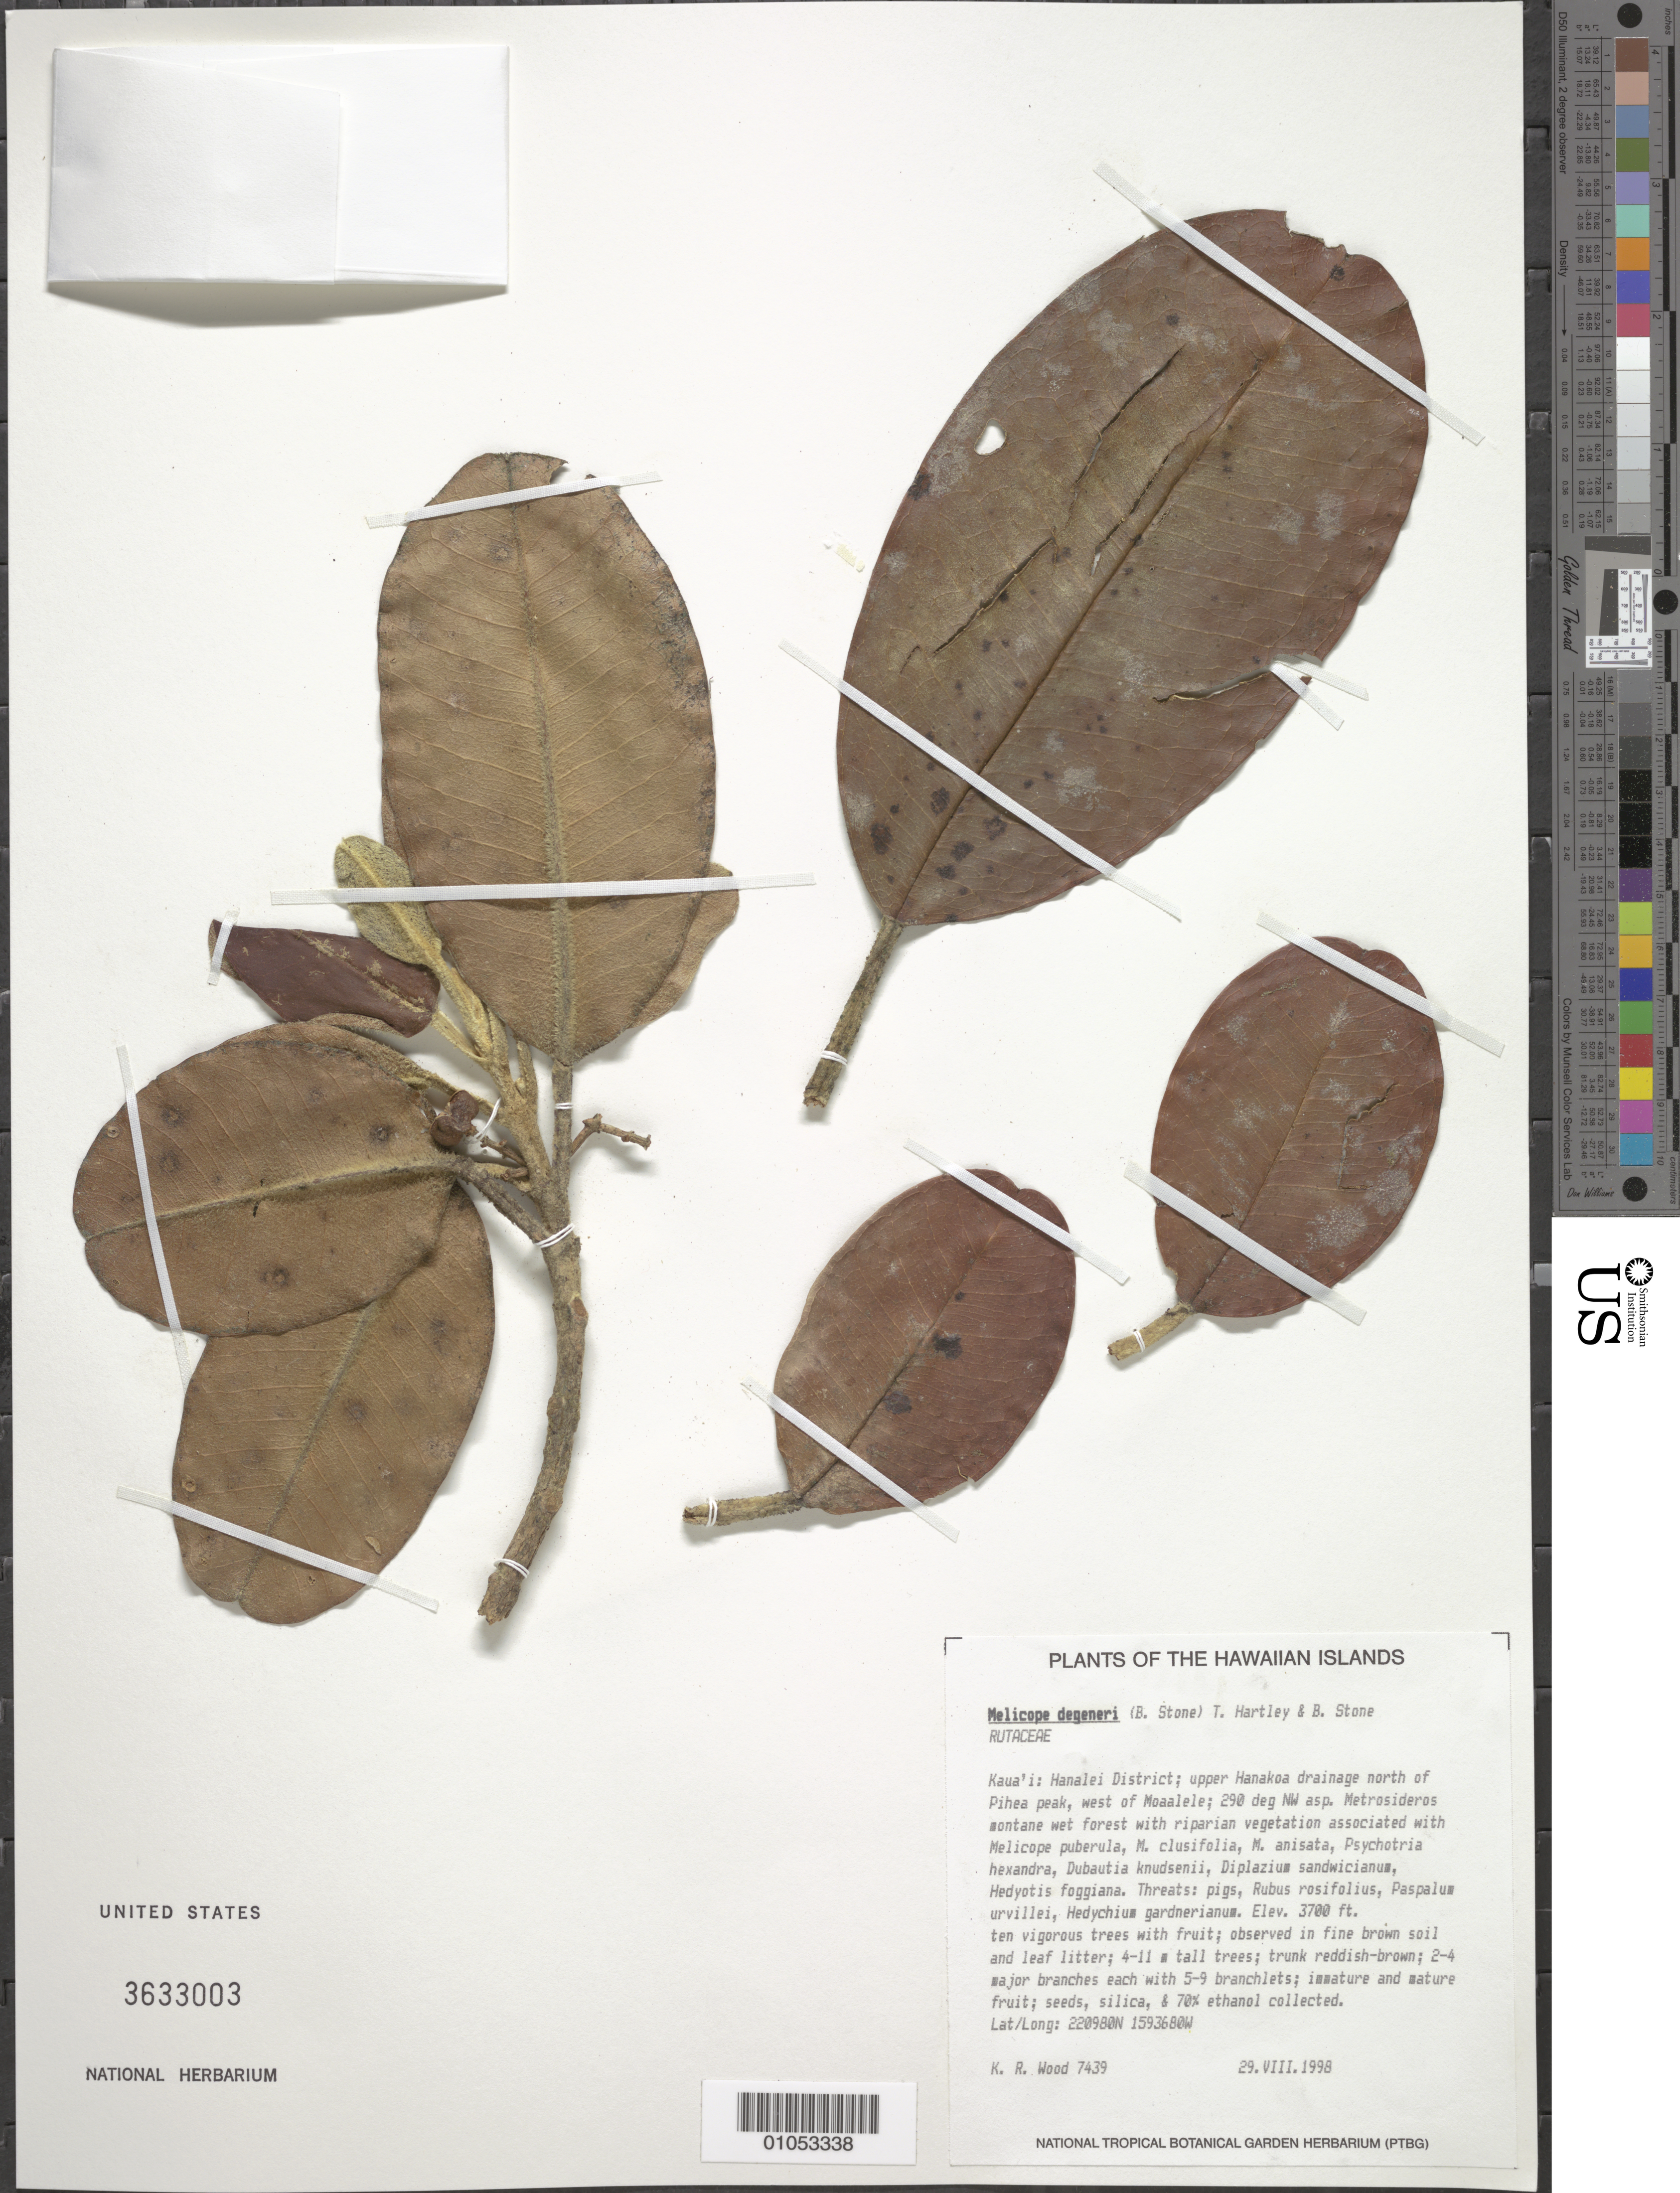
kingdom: Plantae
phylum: Tracheophyta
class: Magnoliopsida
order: Sapindales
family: Rutaceae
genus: Melicope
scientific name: Melicope degeneri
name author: (B.C. Stone) T.G. Hartley & B.C. Stone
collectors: K. R. Wood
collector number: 7439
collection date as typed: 29 Aug 1998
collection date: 1998-08-29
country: United States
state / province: Hawaii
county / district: Kauai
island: Kaua'i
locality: Hanalei District, upper Hanakoa drainage north of Pihea peak, west of Moaalele.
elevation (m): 1128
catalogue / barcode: US 3633003